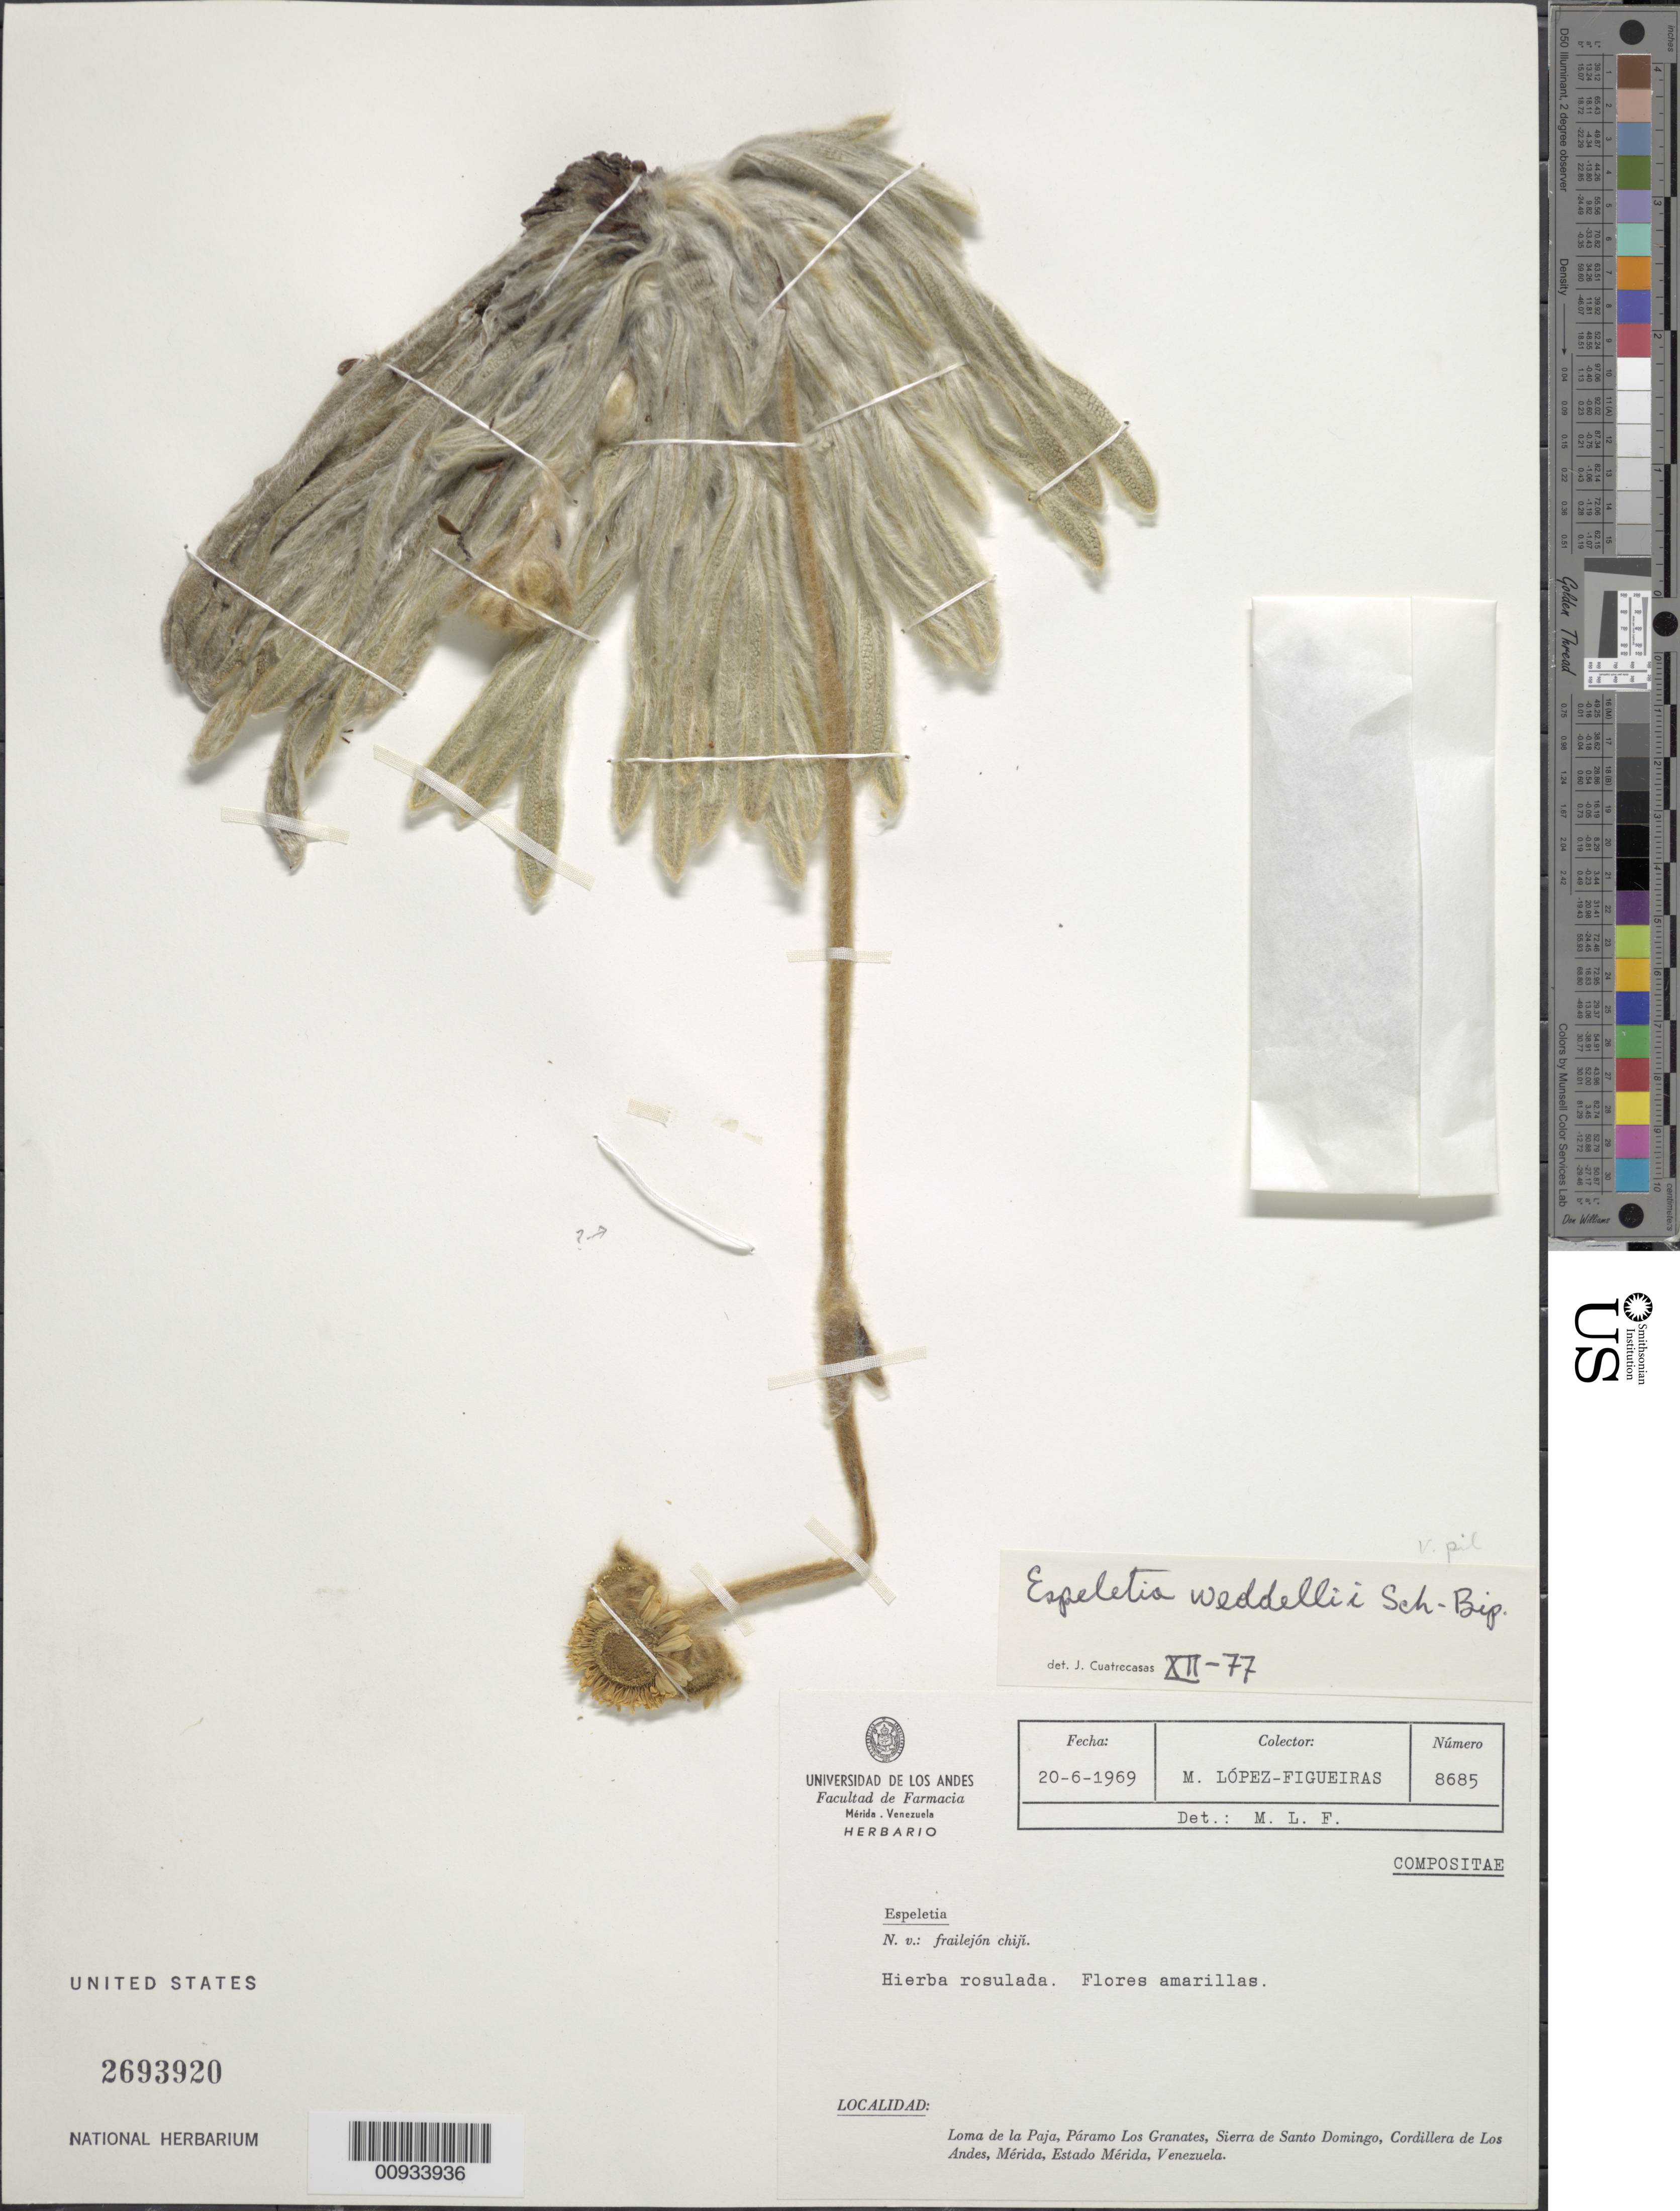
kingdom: Plantae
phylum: Tracheophyta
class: Magnoliopsida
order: Asterales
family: Asteraceae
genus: Espeletia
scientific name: Espeletia weddellii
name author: Sch. Bip. ex Wedd.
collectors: M. López Figueiras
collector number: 8685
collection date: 1969-06-20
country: Venezuela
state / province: Mérida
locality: Loma de la Paja, Paramo Los Granates, Sierra de Santo Domingo, Cordillera de Los Andes, Merida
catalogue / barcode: US 2693920